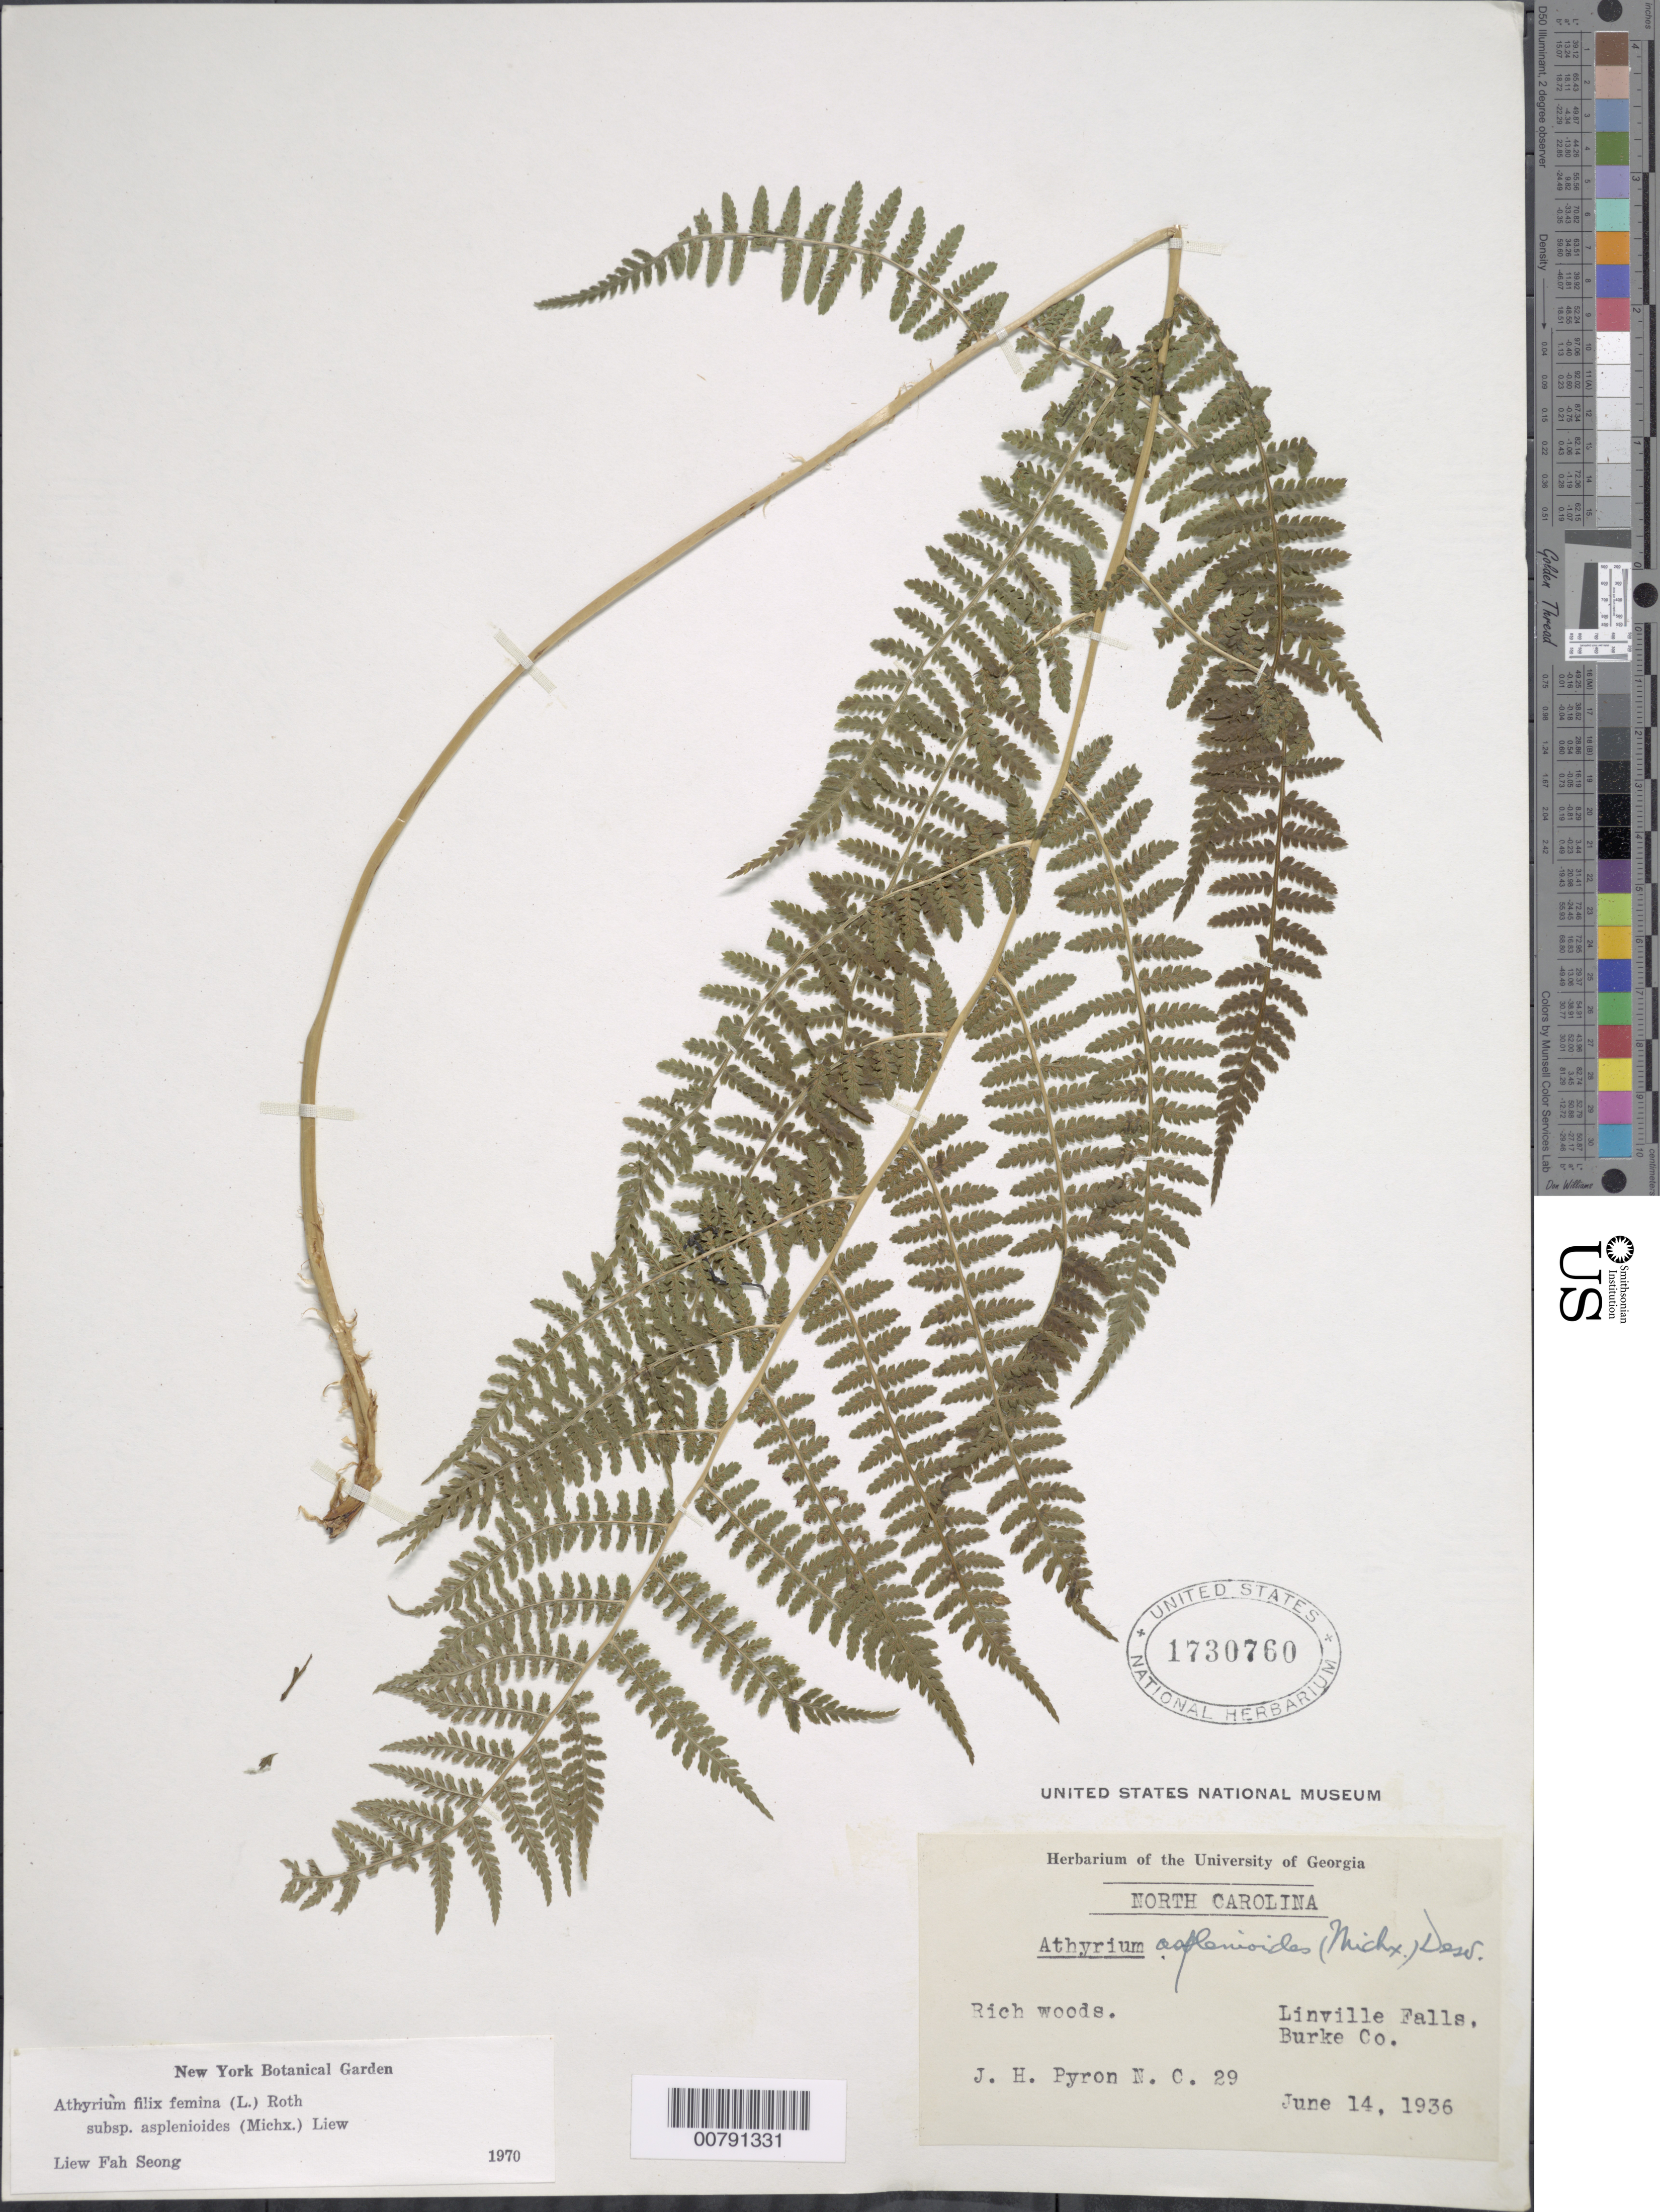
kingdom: Plantae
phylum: Tracheophyta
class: Polypodiopsida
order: Polypodiales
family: Athyriaceae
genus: Athyrium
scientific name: Athyrium filix-femina subsp. asplenioides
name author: (Michx.) Hultén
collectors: J. H. Pyron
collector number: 29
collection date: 1936-06-14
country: United States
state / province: North Carolina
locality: Linville Falls, Burke Co.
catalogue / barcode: US 1730760